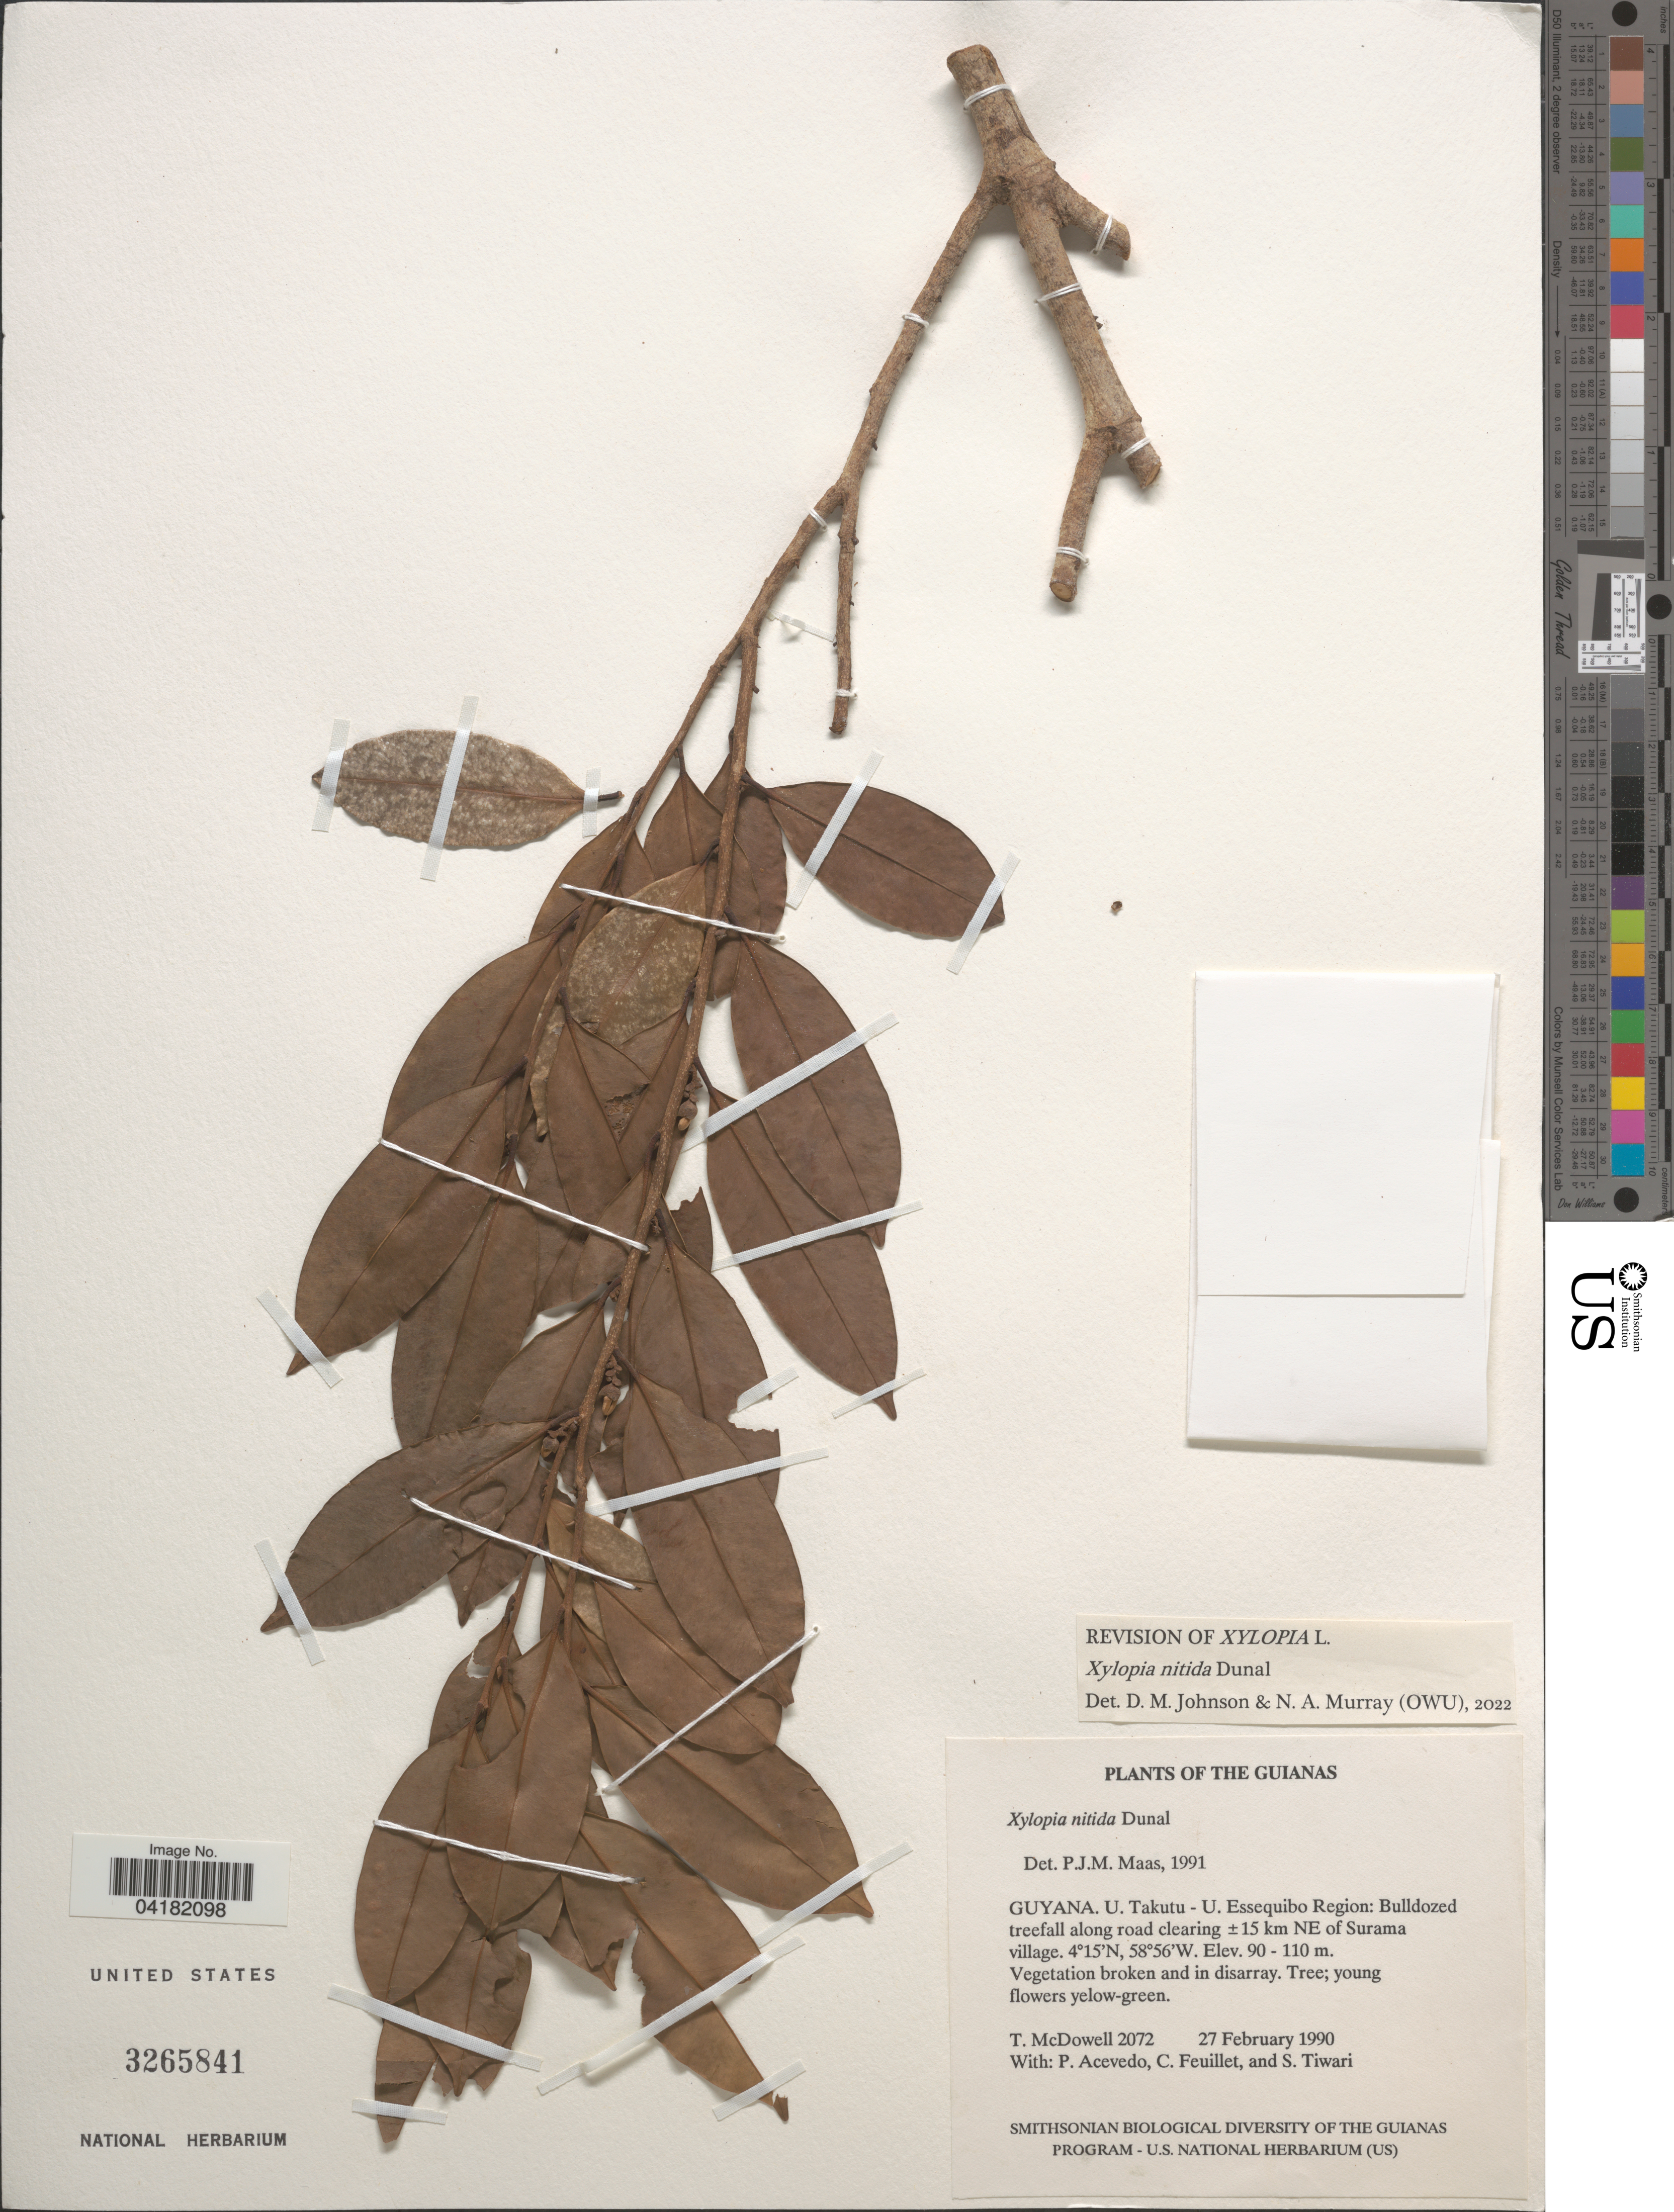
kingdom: Plantae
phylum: Tracheophyta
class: Magnoliopsida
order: Magnoliales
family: Annonaceae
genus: Xylopia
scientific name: Xylopia nitida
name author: Dunal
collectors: T. McDowell, P. Acevedo-Rodr., C. Feuillet & S. Tiwari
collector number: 2072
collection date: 1990-02-27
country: Guyana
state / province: U. Takutu-U. Essequibo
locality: The Guianas. Region: Bulldozed treefall along road clearing ±15 km NE of Surama village.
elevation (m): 90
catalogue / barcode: US 3265841